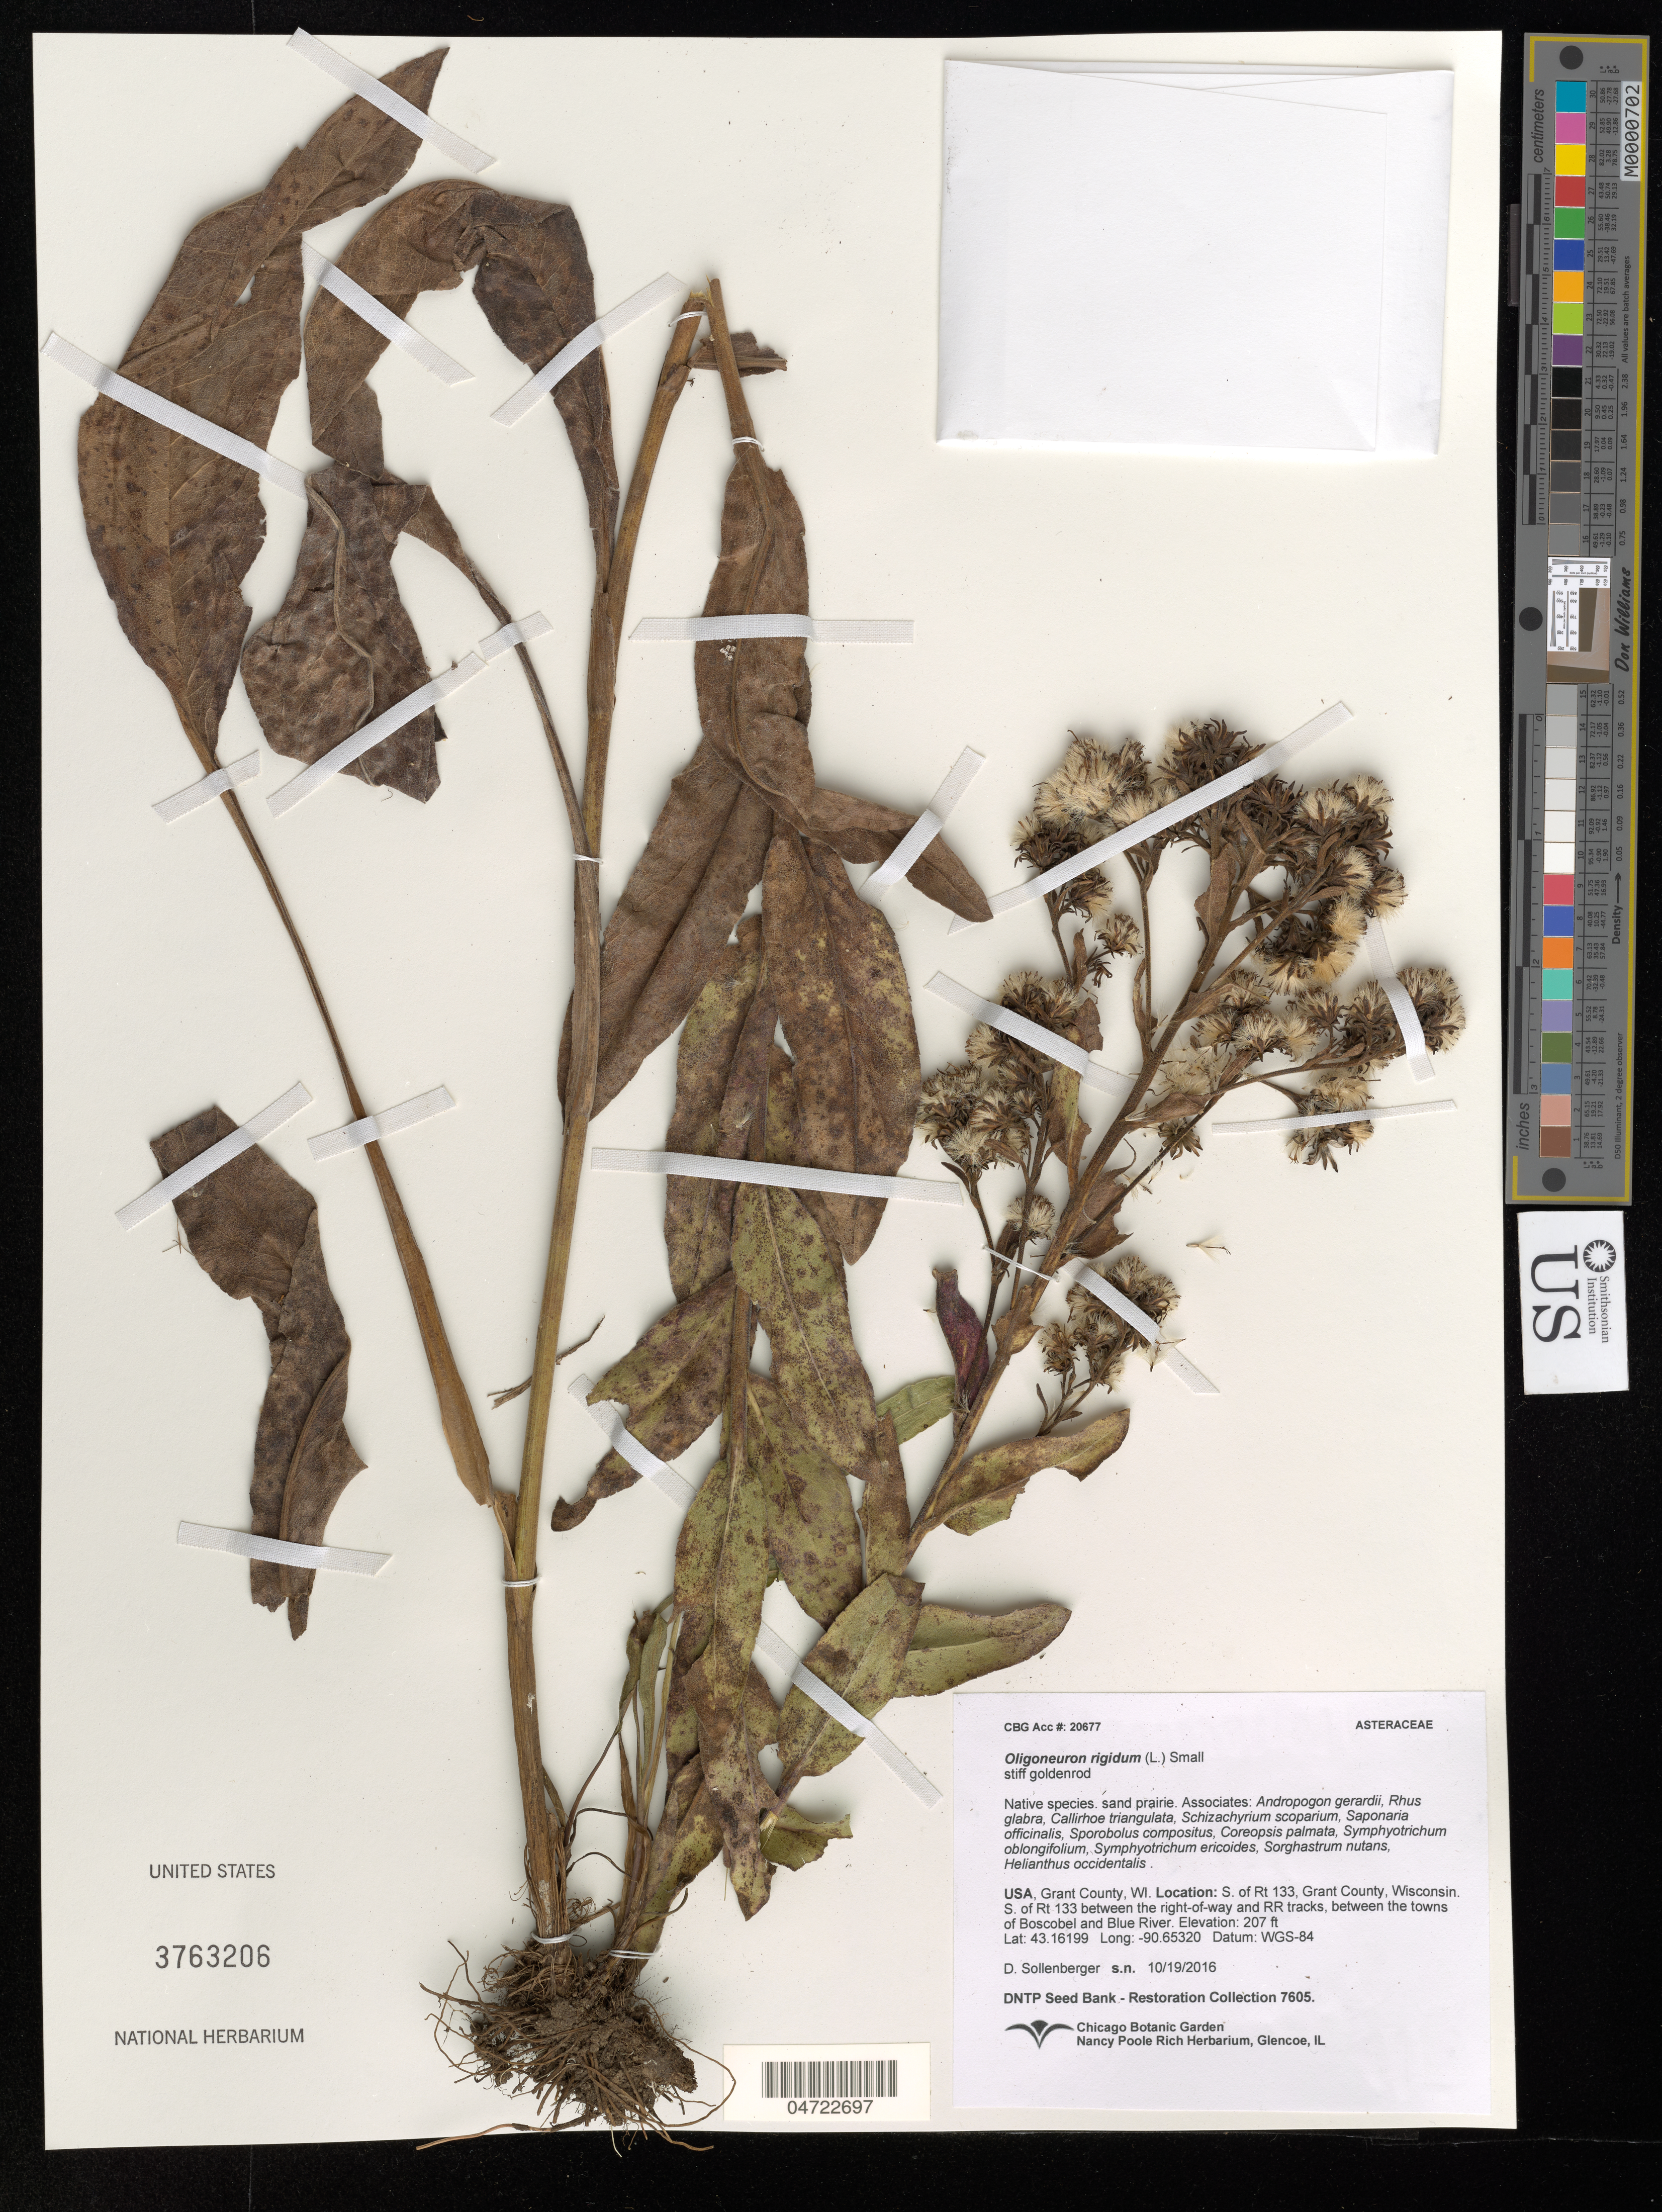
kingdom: Plantae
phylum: Tracheophyta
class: Magnoliopsida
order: Asterales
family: Asteraceae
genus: Oligoneuron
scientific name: Oligoneuron rigidum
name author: (L.) Small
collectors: D. Sollenberger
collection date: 2016-10-19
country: United States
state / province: Wisconsin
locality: Grant County, WI. S. of rt 133, Grant County, Wisconsin. S. of Rt 133 between the right-of-way and RR tracks, between the towns of Boscobel and Blue River.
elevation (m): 63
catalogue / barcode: US 3763206